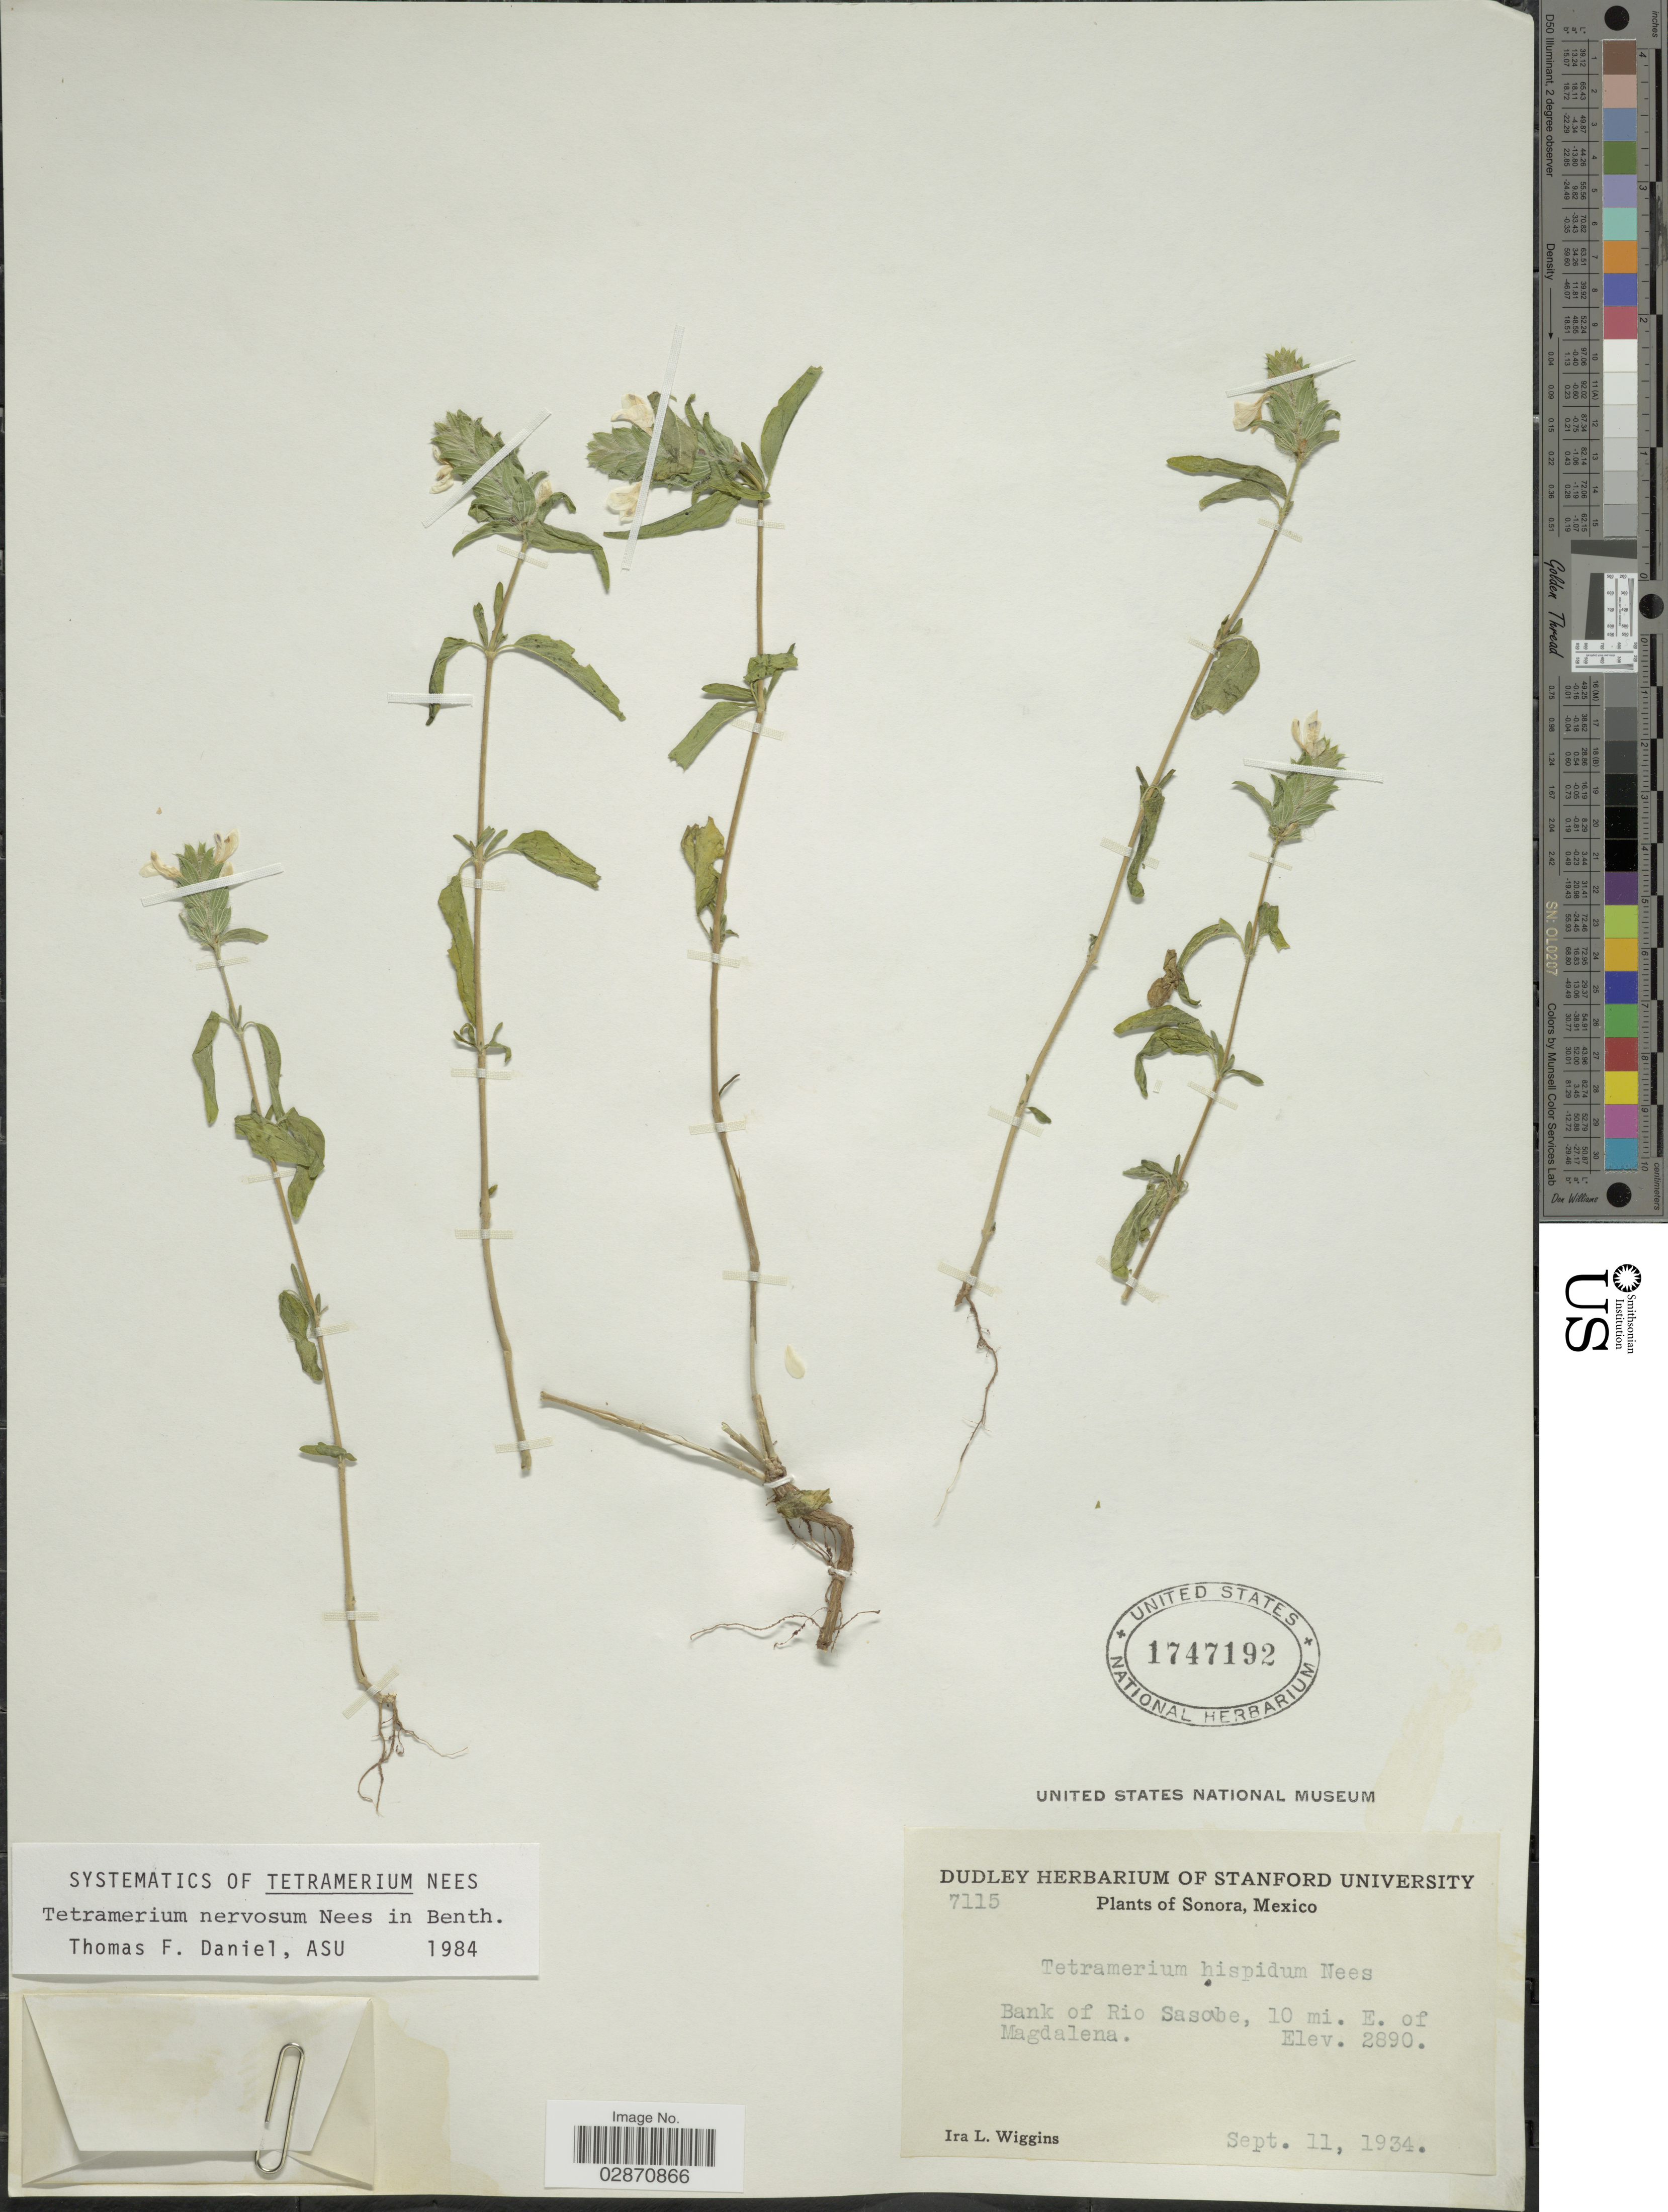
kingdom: Plantae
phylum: Tracheophyta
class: Magnoliopsida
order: Lamiales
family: Acanthaceae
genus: Tetramerium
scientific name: Tetramerium nervosum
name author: Nees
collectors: I. L. Wiggins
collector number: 7115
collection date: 1934-09-11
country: Mexico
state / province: Sonora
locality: Bank of Rio Sasabe, 10 mi. E. of Magdalena.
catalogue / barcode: US 1747192